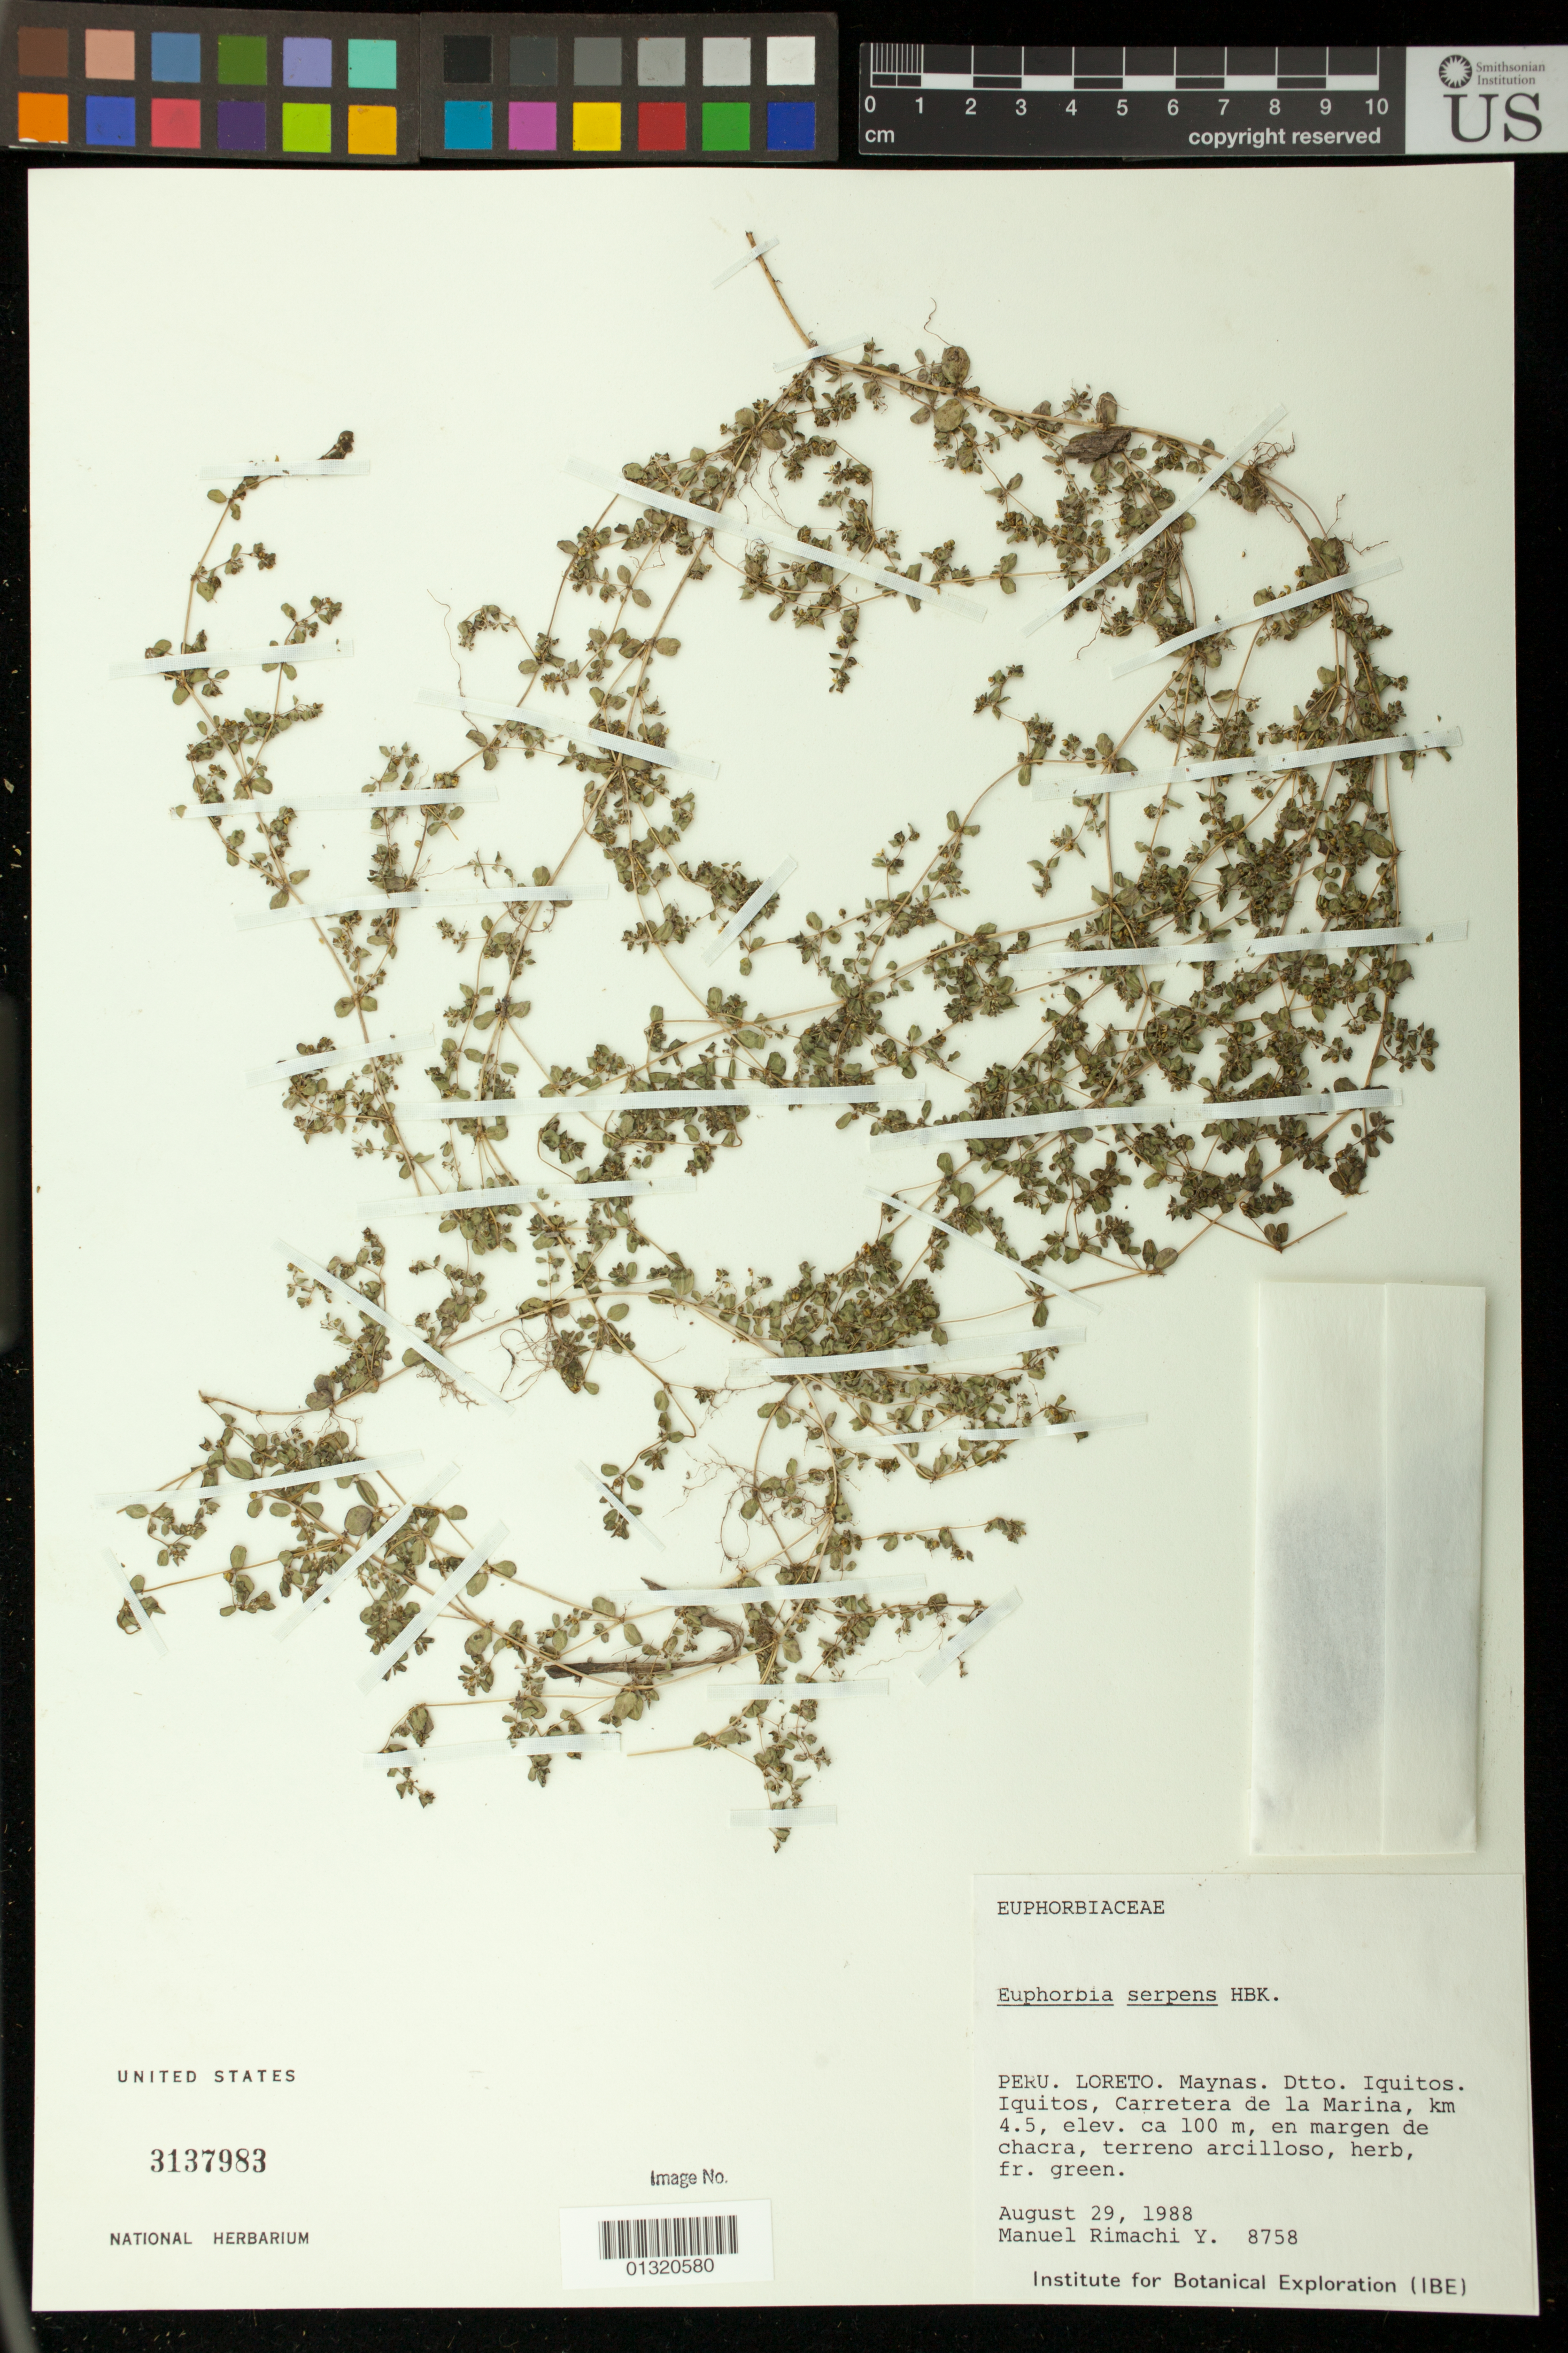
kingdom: Plantae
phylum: Tracheophyta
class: Magnoliopsida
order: Malpighiales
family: Euphorbiaceae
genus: Euphorbia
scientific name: Euphorbia serpens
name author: Kunth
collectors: M. Rimachi Y.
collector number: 8758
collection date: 1988-08-29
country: Peru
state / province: Loreto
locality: Maynas. Dtto. Iquitos. Iquitos, Carretera de la Marina, km 4.5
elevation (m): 100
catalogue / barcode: US 3137983